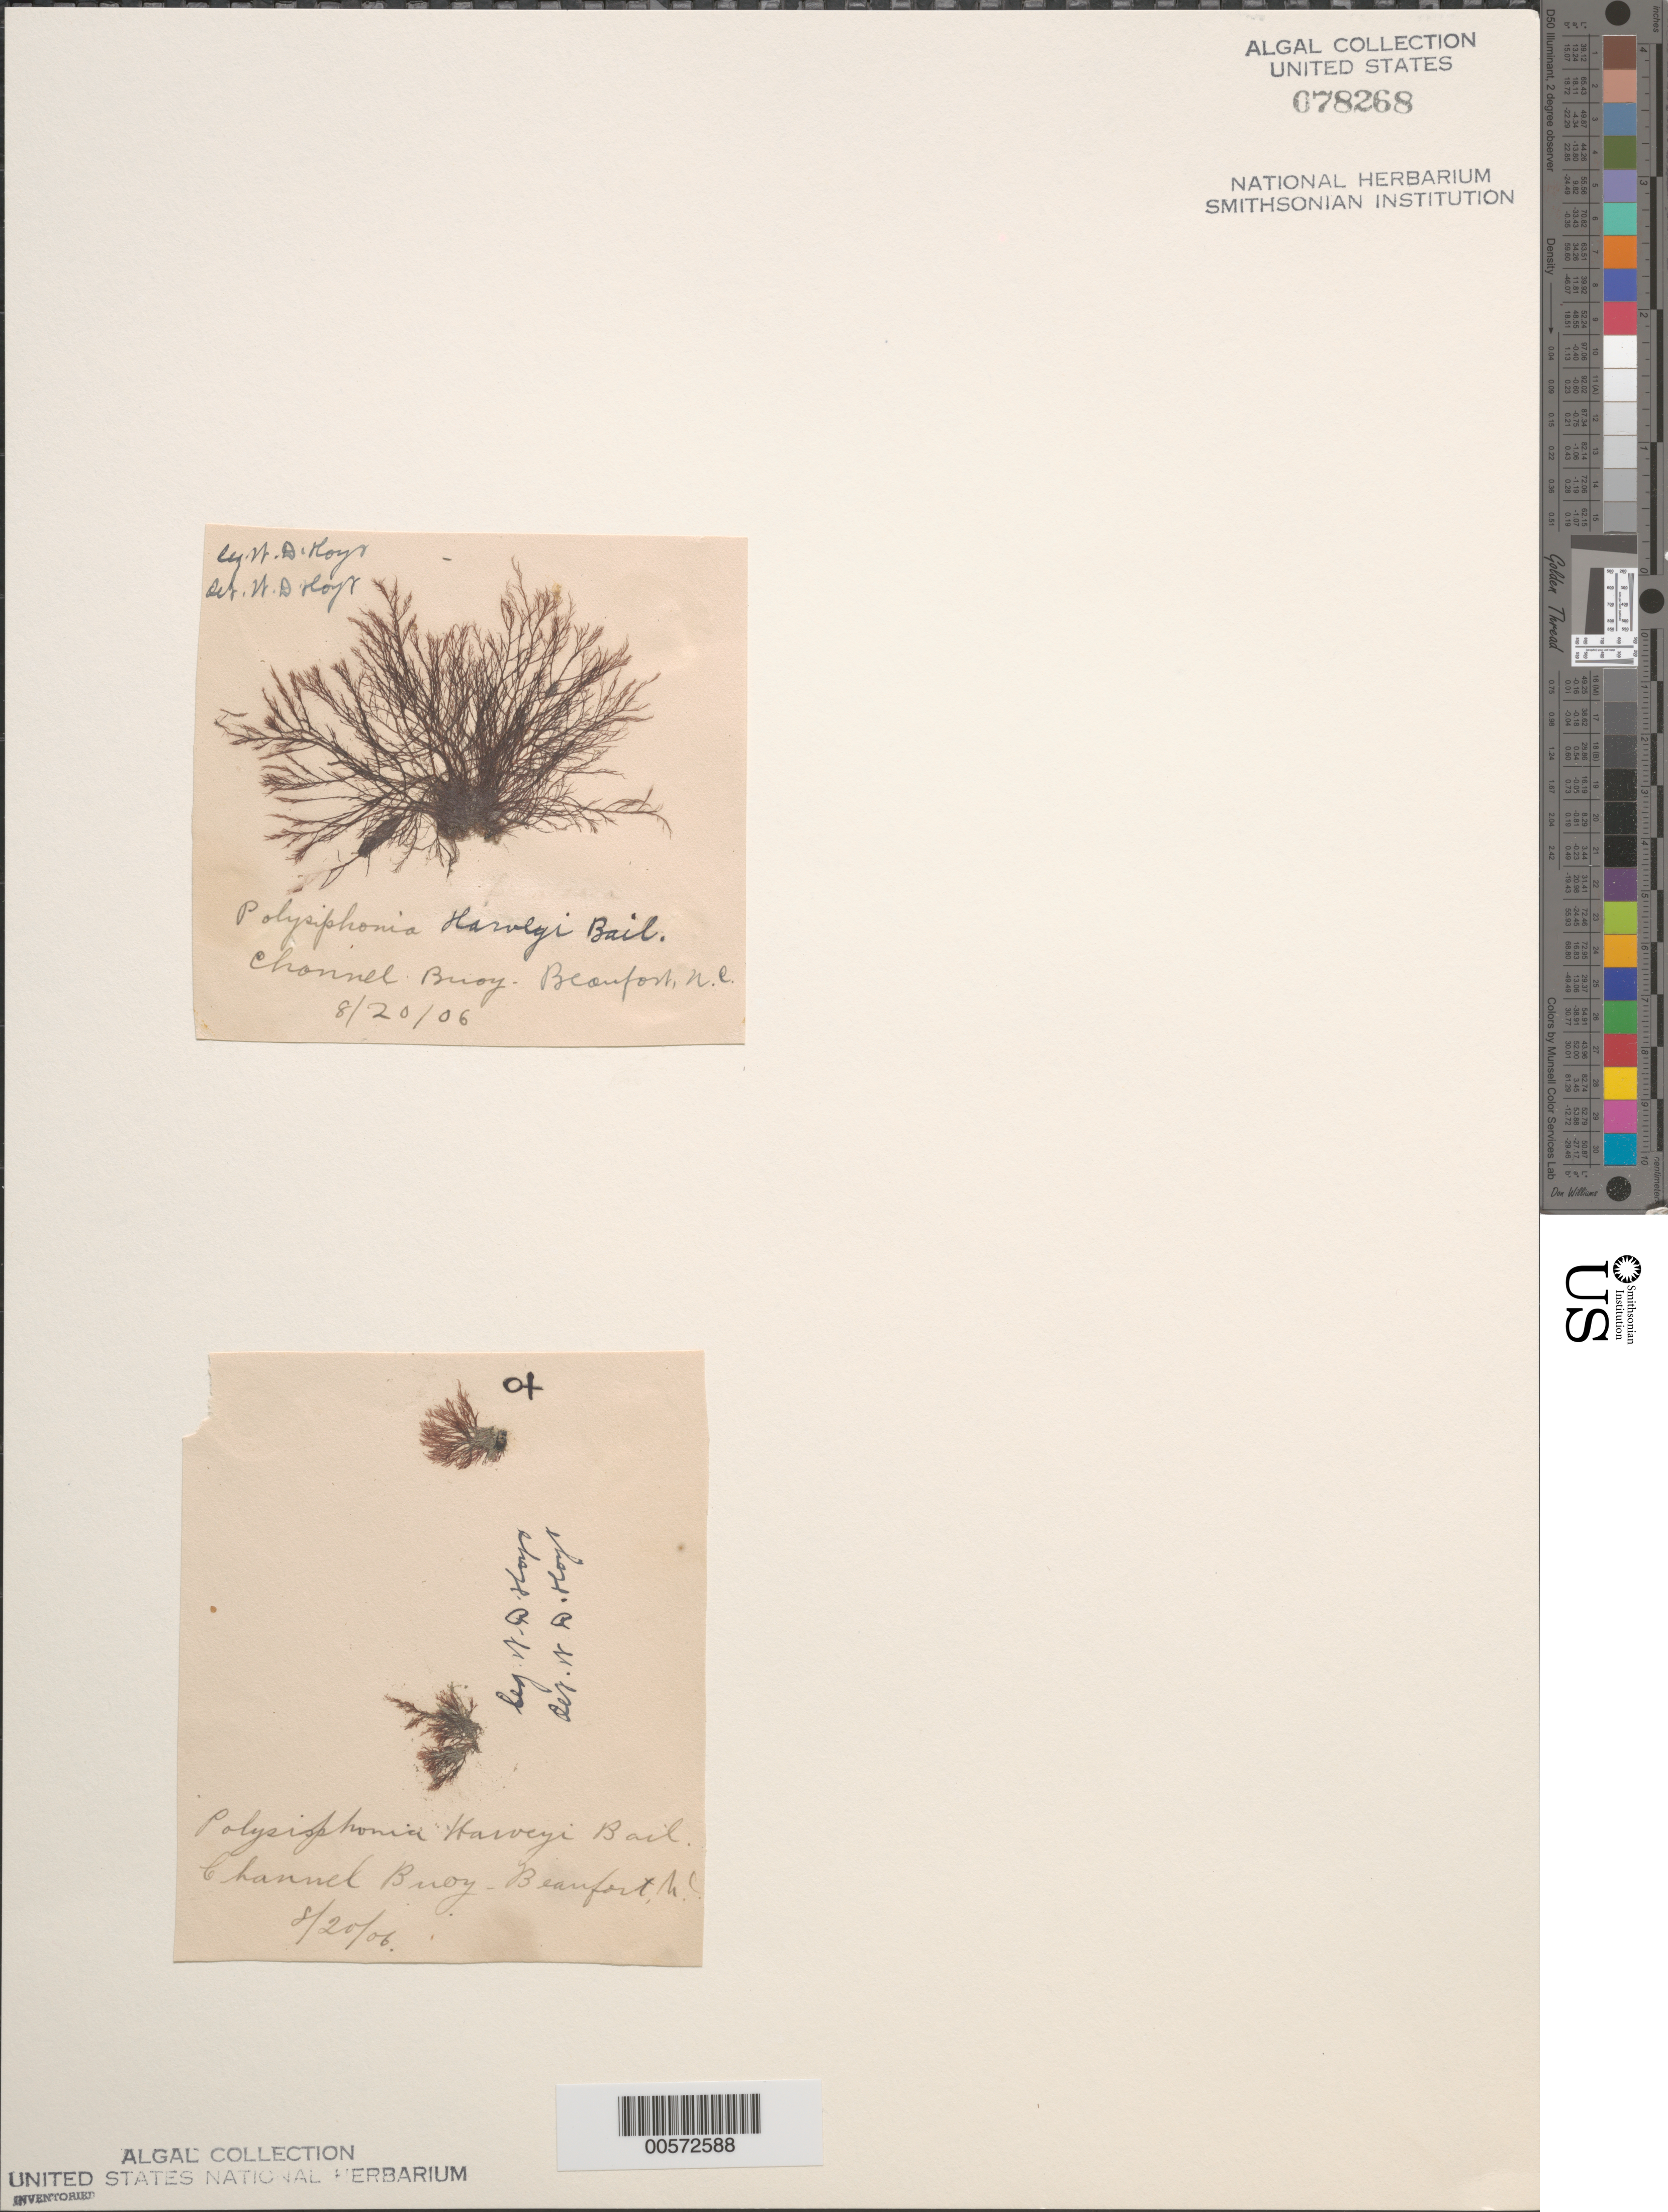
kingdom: Plantae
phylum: Rhodophyta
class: Florideophyceae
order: Ceramiales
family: Rhodomelaceae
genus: Melanothamnus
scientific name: Melanothamnus harveyi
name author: (Bailey) Diaz-Tapia & C.A. Maggs in Diaz-Tapia et al.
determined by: Algae name updating Project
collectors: W. D. Hoyt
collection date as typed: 20 Aug 1906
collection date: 1906-08-20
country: United States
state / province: North Carolina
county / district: Carteret County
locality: Beaufort, channel buoy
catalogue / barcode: US 78268